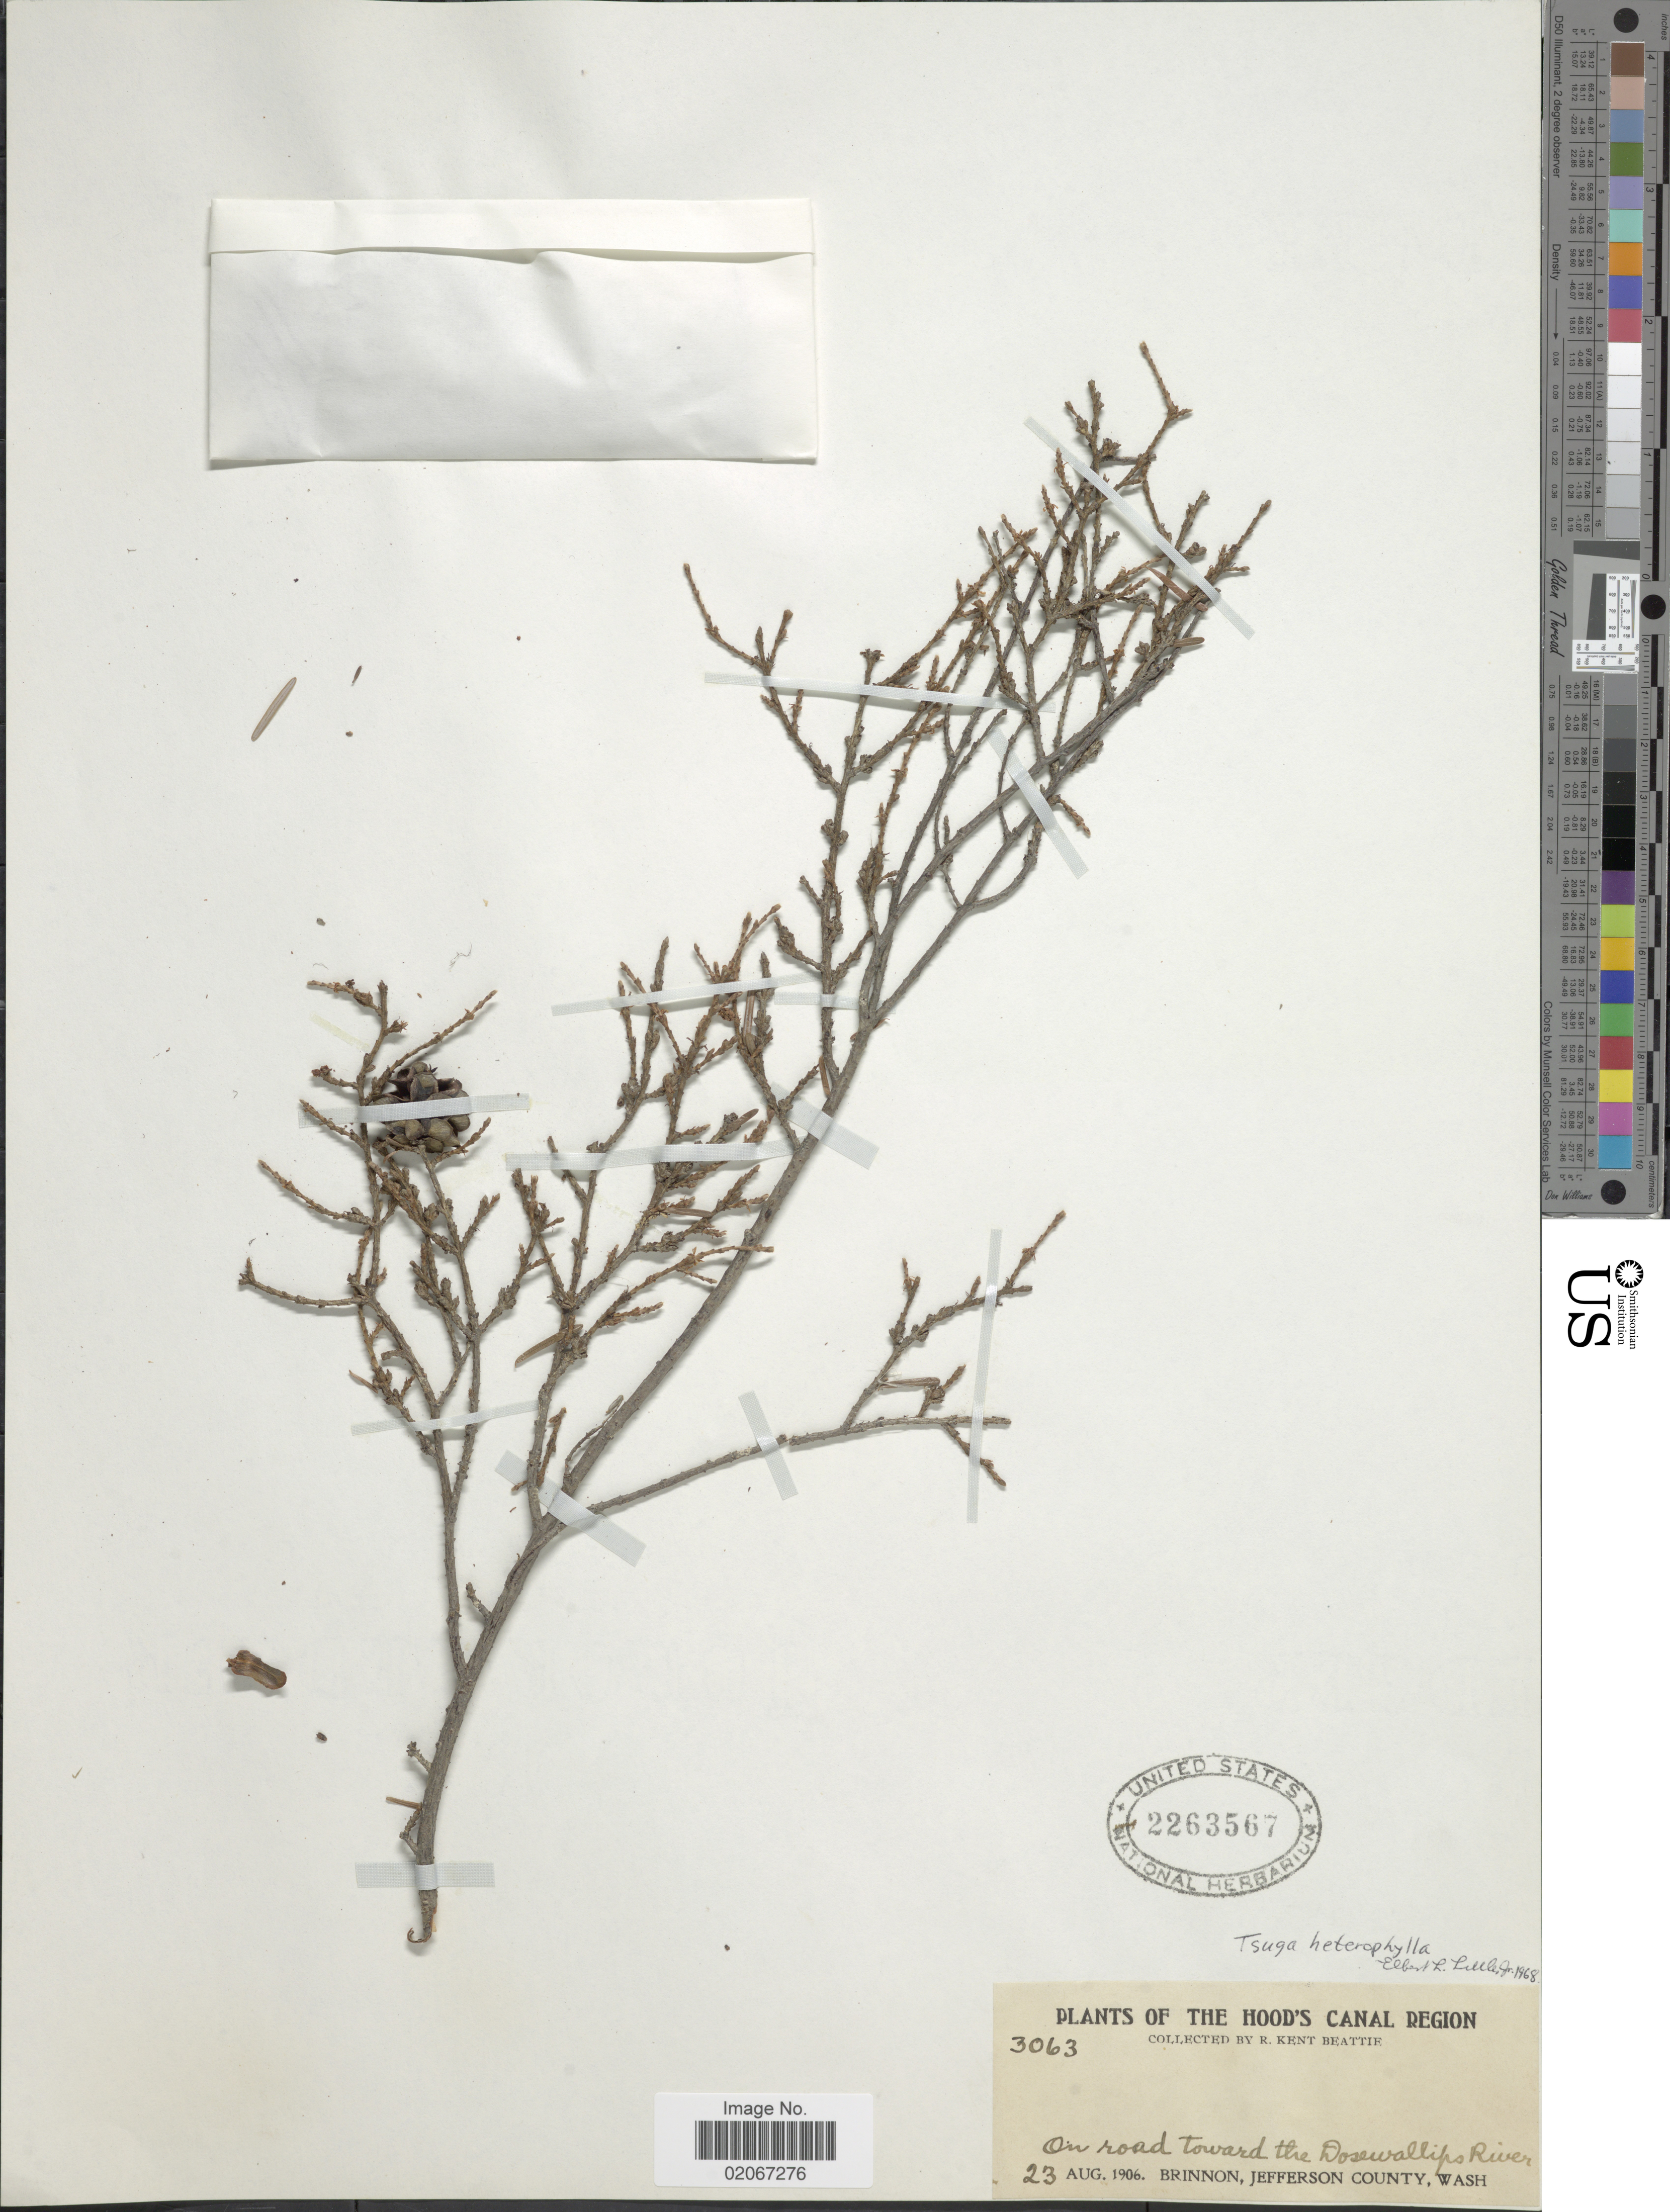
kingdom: Plantae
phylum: Tracheophyta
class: Pinopsida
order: Pinales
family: Pinaceae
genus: Tsuga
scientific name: Tsuga heterophylla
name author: (Raf.) Sarg.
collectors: R. K. Beattie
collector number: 3063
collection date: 1906-08-23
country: United States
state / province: Washington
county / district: Jefferson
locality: Hood's Canal Region. On road toward the Dosewallips River. Brinnon, Jefferson County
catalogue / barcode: US 2263567